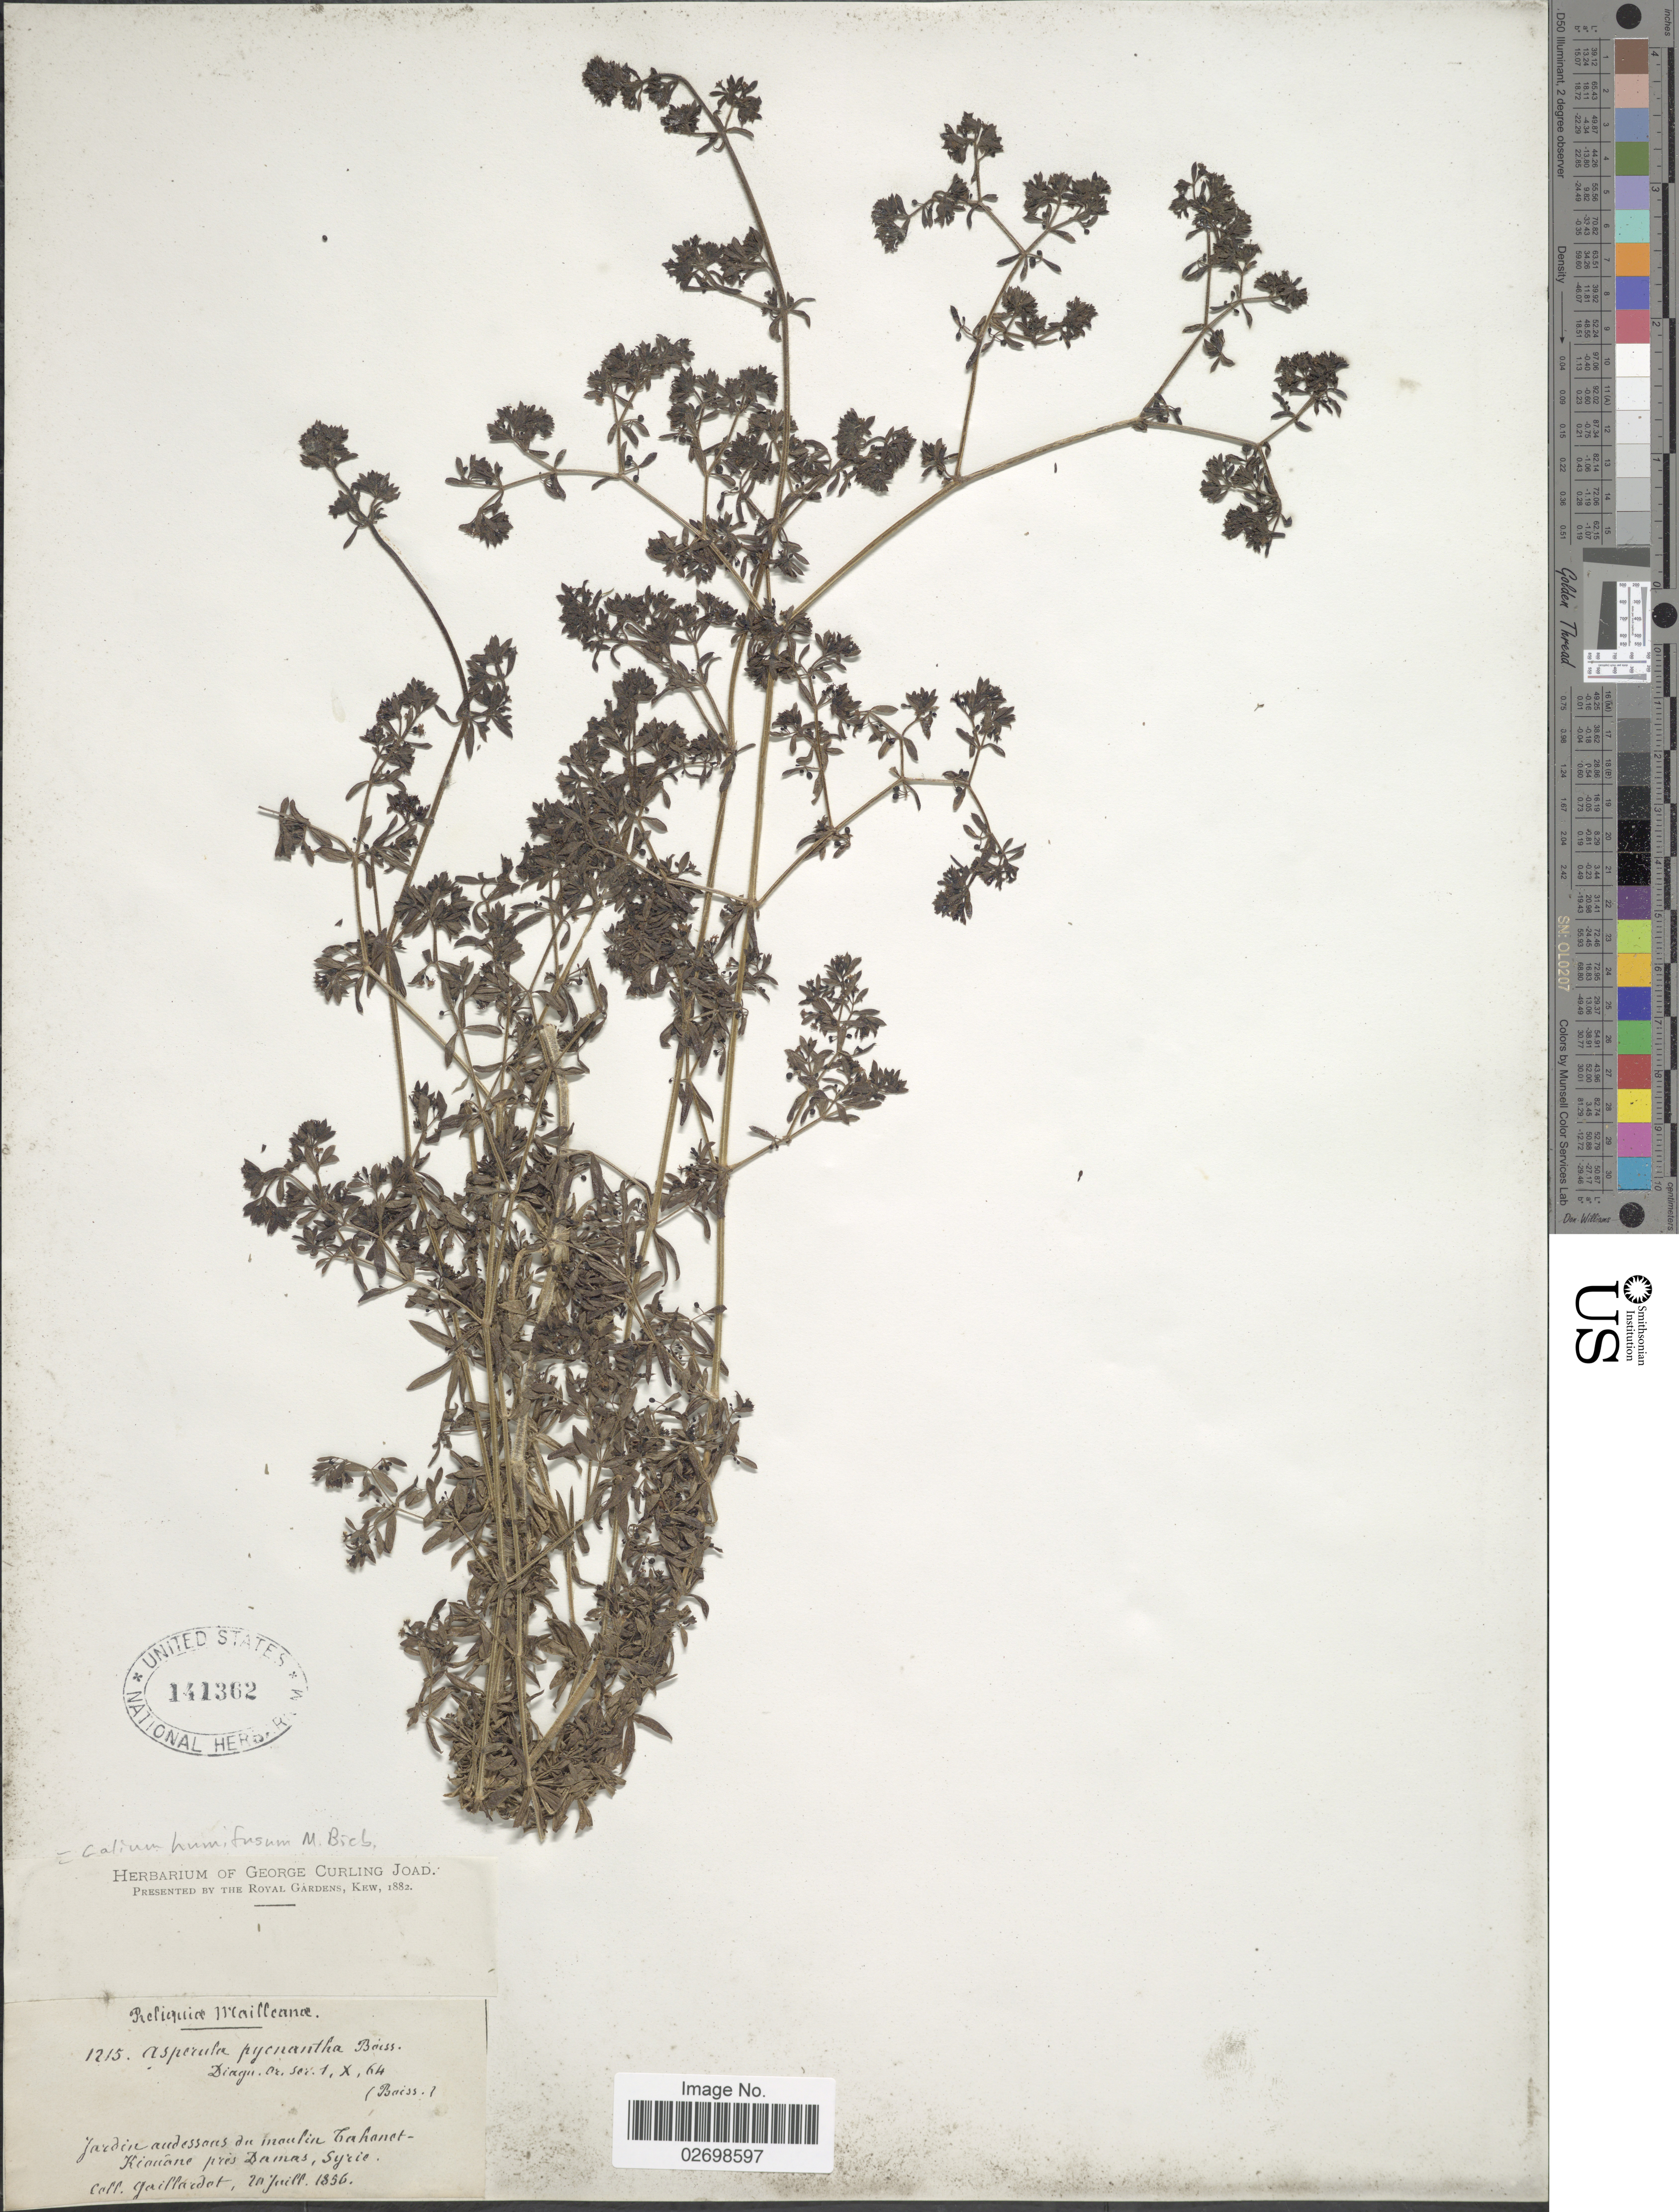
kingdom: Plantae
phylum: Tracheophyta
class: Magnoliopsida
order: Gentianales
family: Rubiaceae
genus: Galium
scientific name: Galium humifusum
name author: M. Bieb.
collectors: Gaillardot, --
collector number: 1215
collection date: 1856-07-20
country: Syria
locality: Jardin audessans du moulin Cahanet-Kiouone pres Damas [interpreted]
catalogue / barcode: US 141362